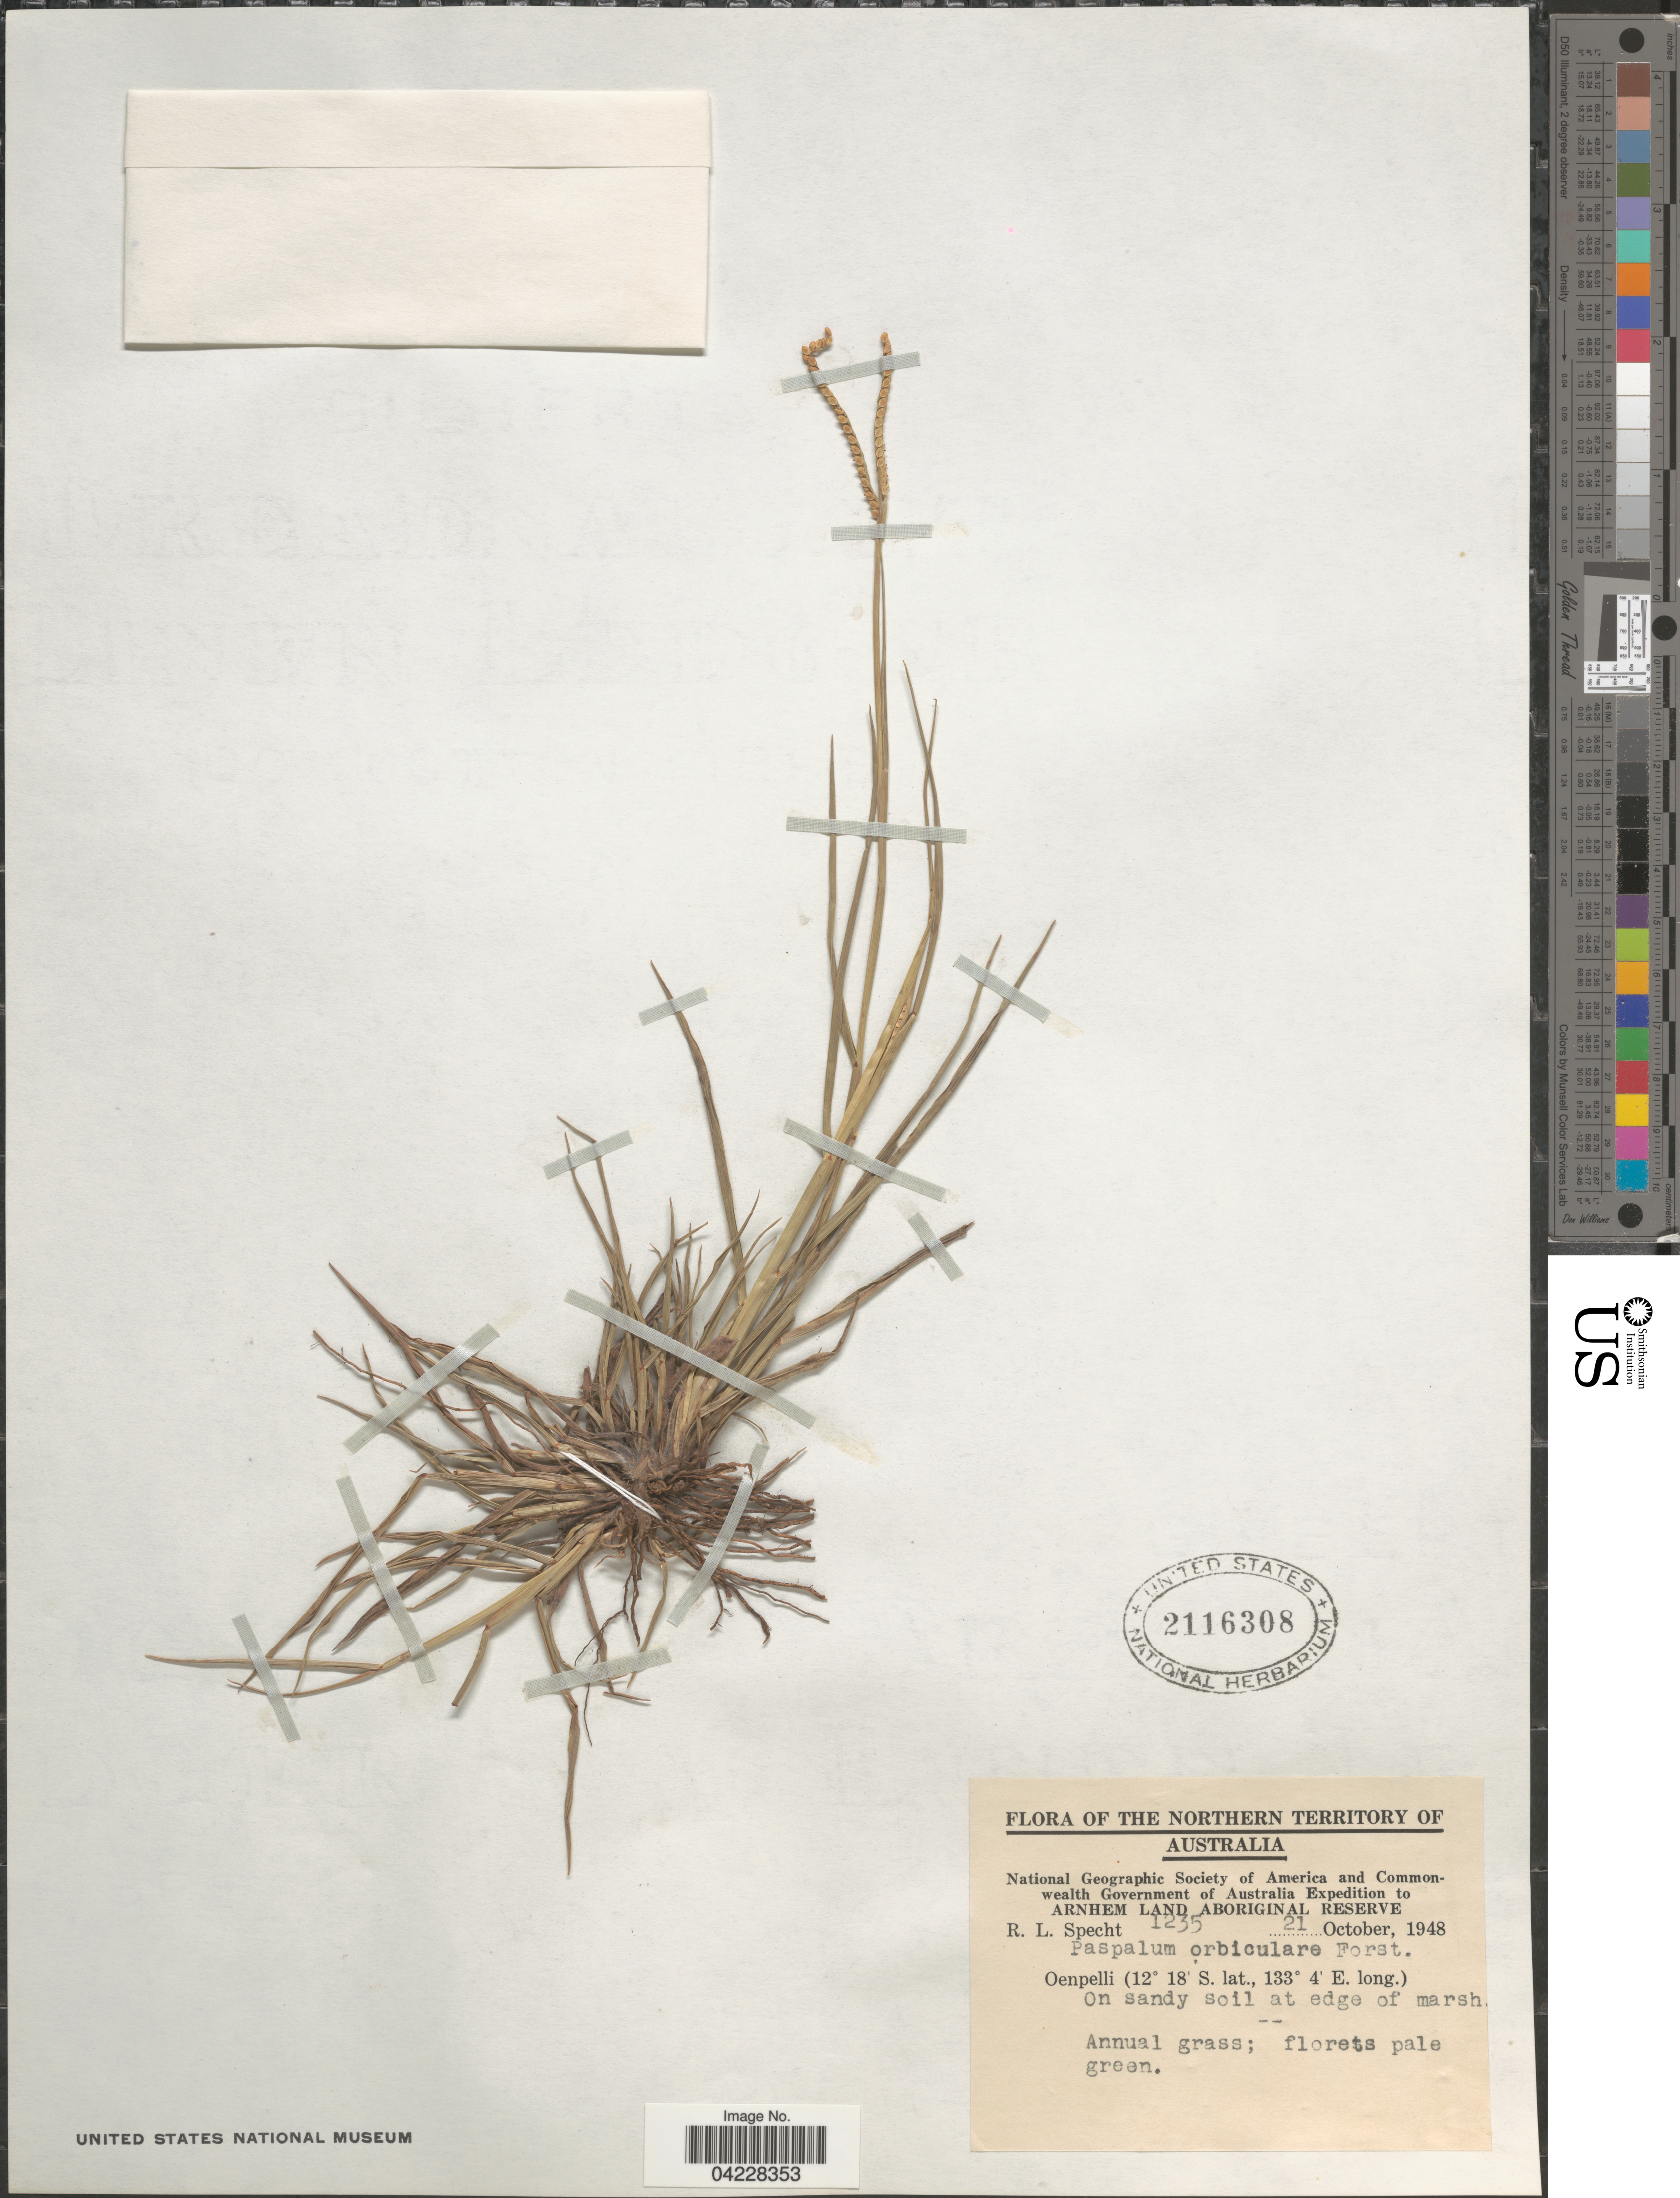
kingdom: Plantae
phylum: Tracheophyta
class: Liliopsida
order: Poales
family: Poaceae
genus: Paspalum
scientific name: Paspalum orbiculare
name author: G. Forst.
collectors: R. L. Specht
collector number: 1235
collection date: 1948-10-21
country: Australia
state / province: Northern Territory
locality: National Geographic Society of America and Commonwealth Government of Australia Expedition to Arnhem Land Aboriginal Reserve. Oenpelli. On sandy soil at edge of marsh.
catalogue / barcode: US 2116308